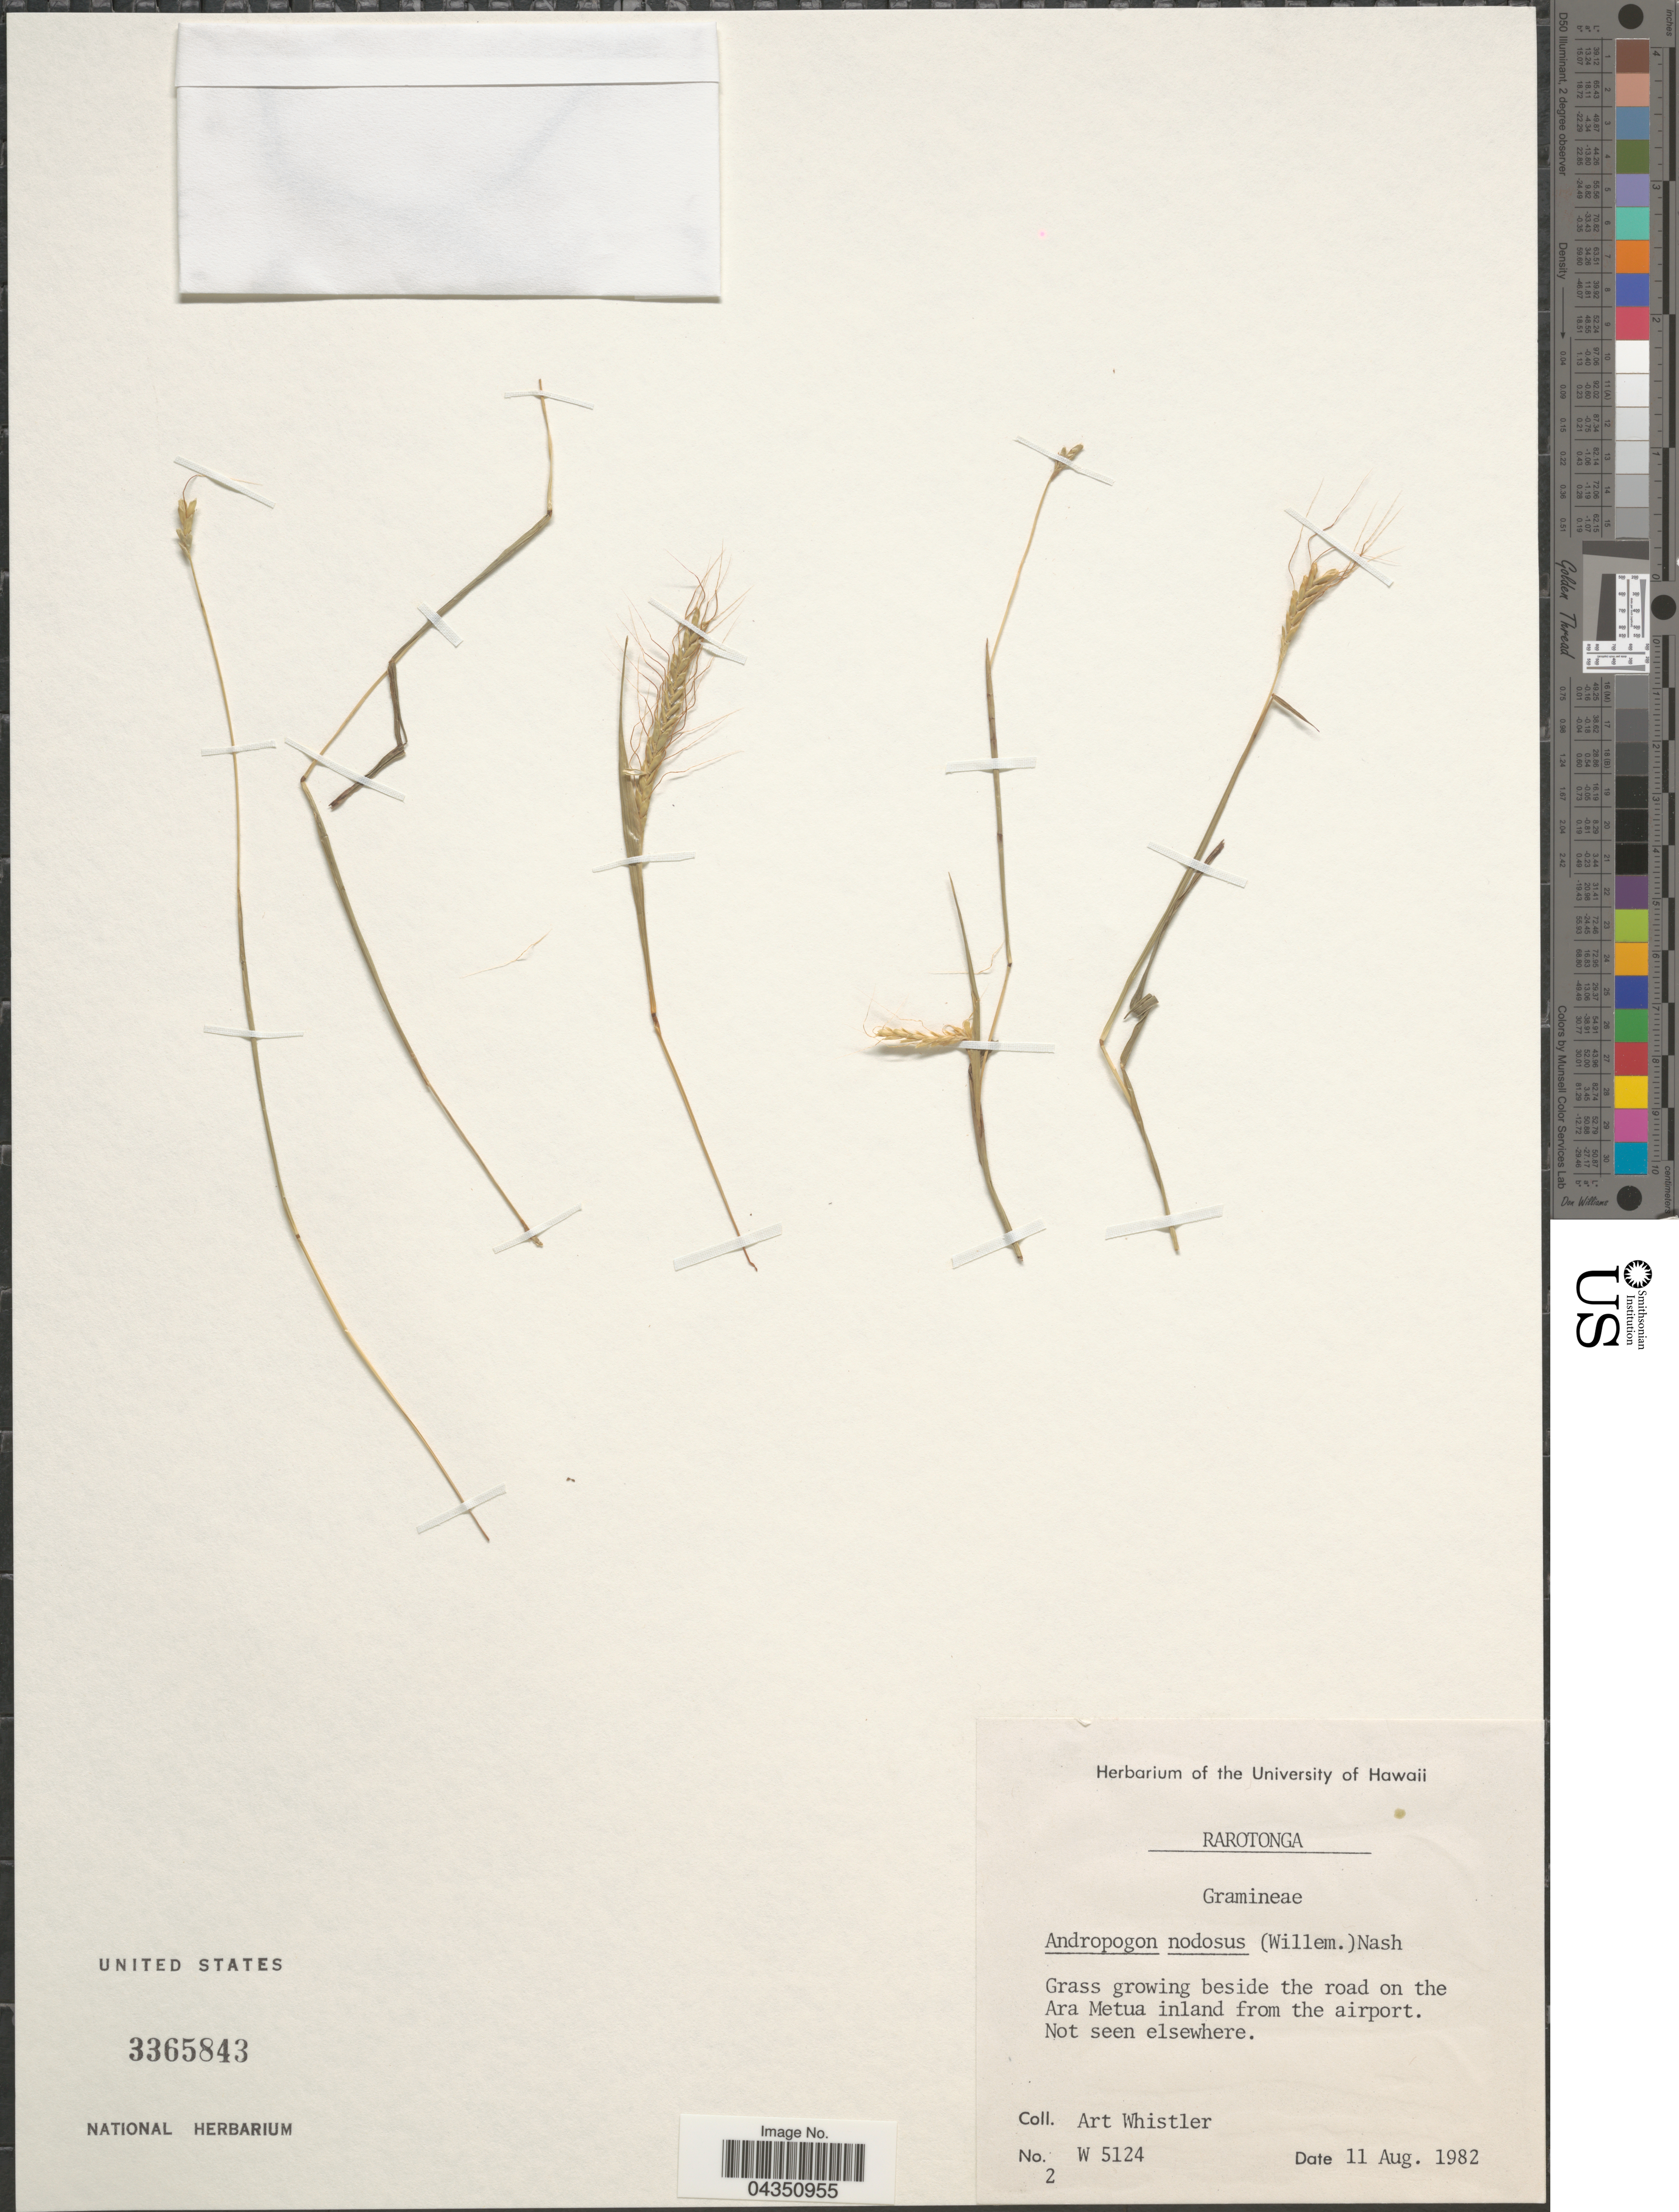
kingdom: Plantae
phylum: Tracheophyta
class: Liliopsida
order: Poales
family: Poaceae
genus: Dichanthium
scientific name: Dichanthium aristatum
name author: (Poir.) C.E. Hubb.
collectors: A. Whistler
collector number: W 5124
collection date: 1982-08-11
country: Cook Islands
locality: Rarotonga. Beside the road on the Ara Metua inland from the airport.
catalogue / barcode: US 3365843